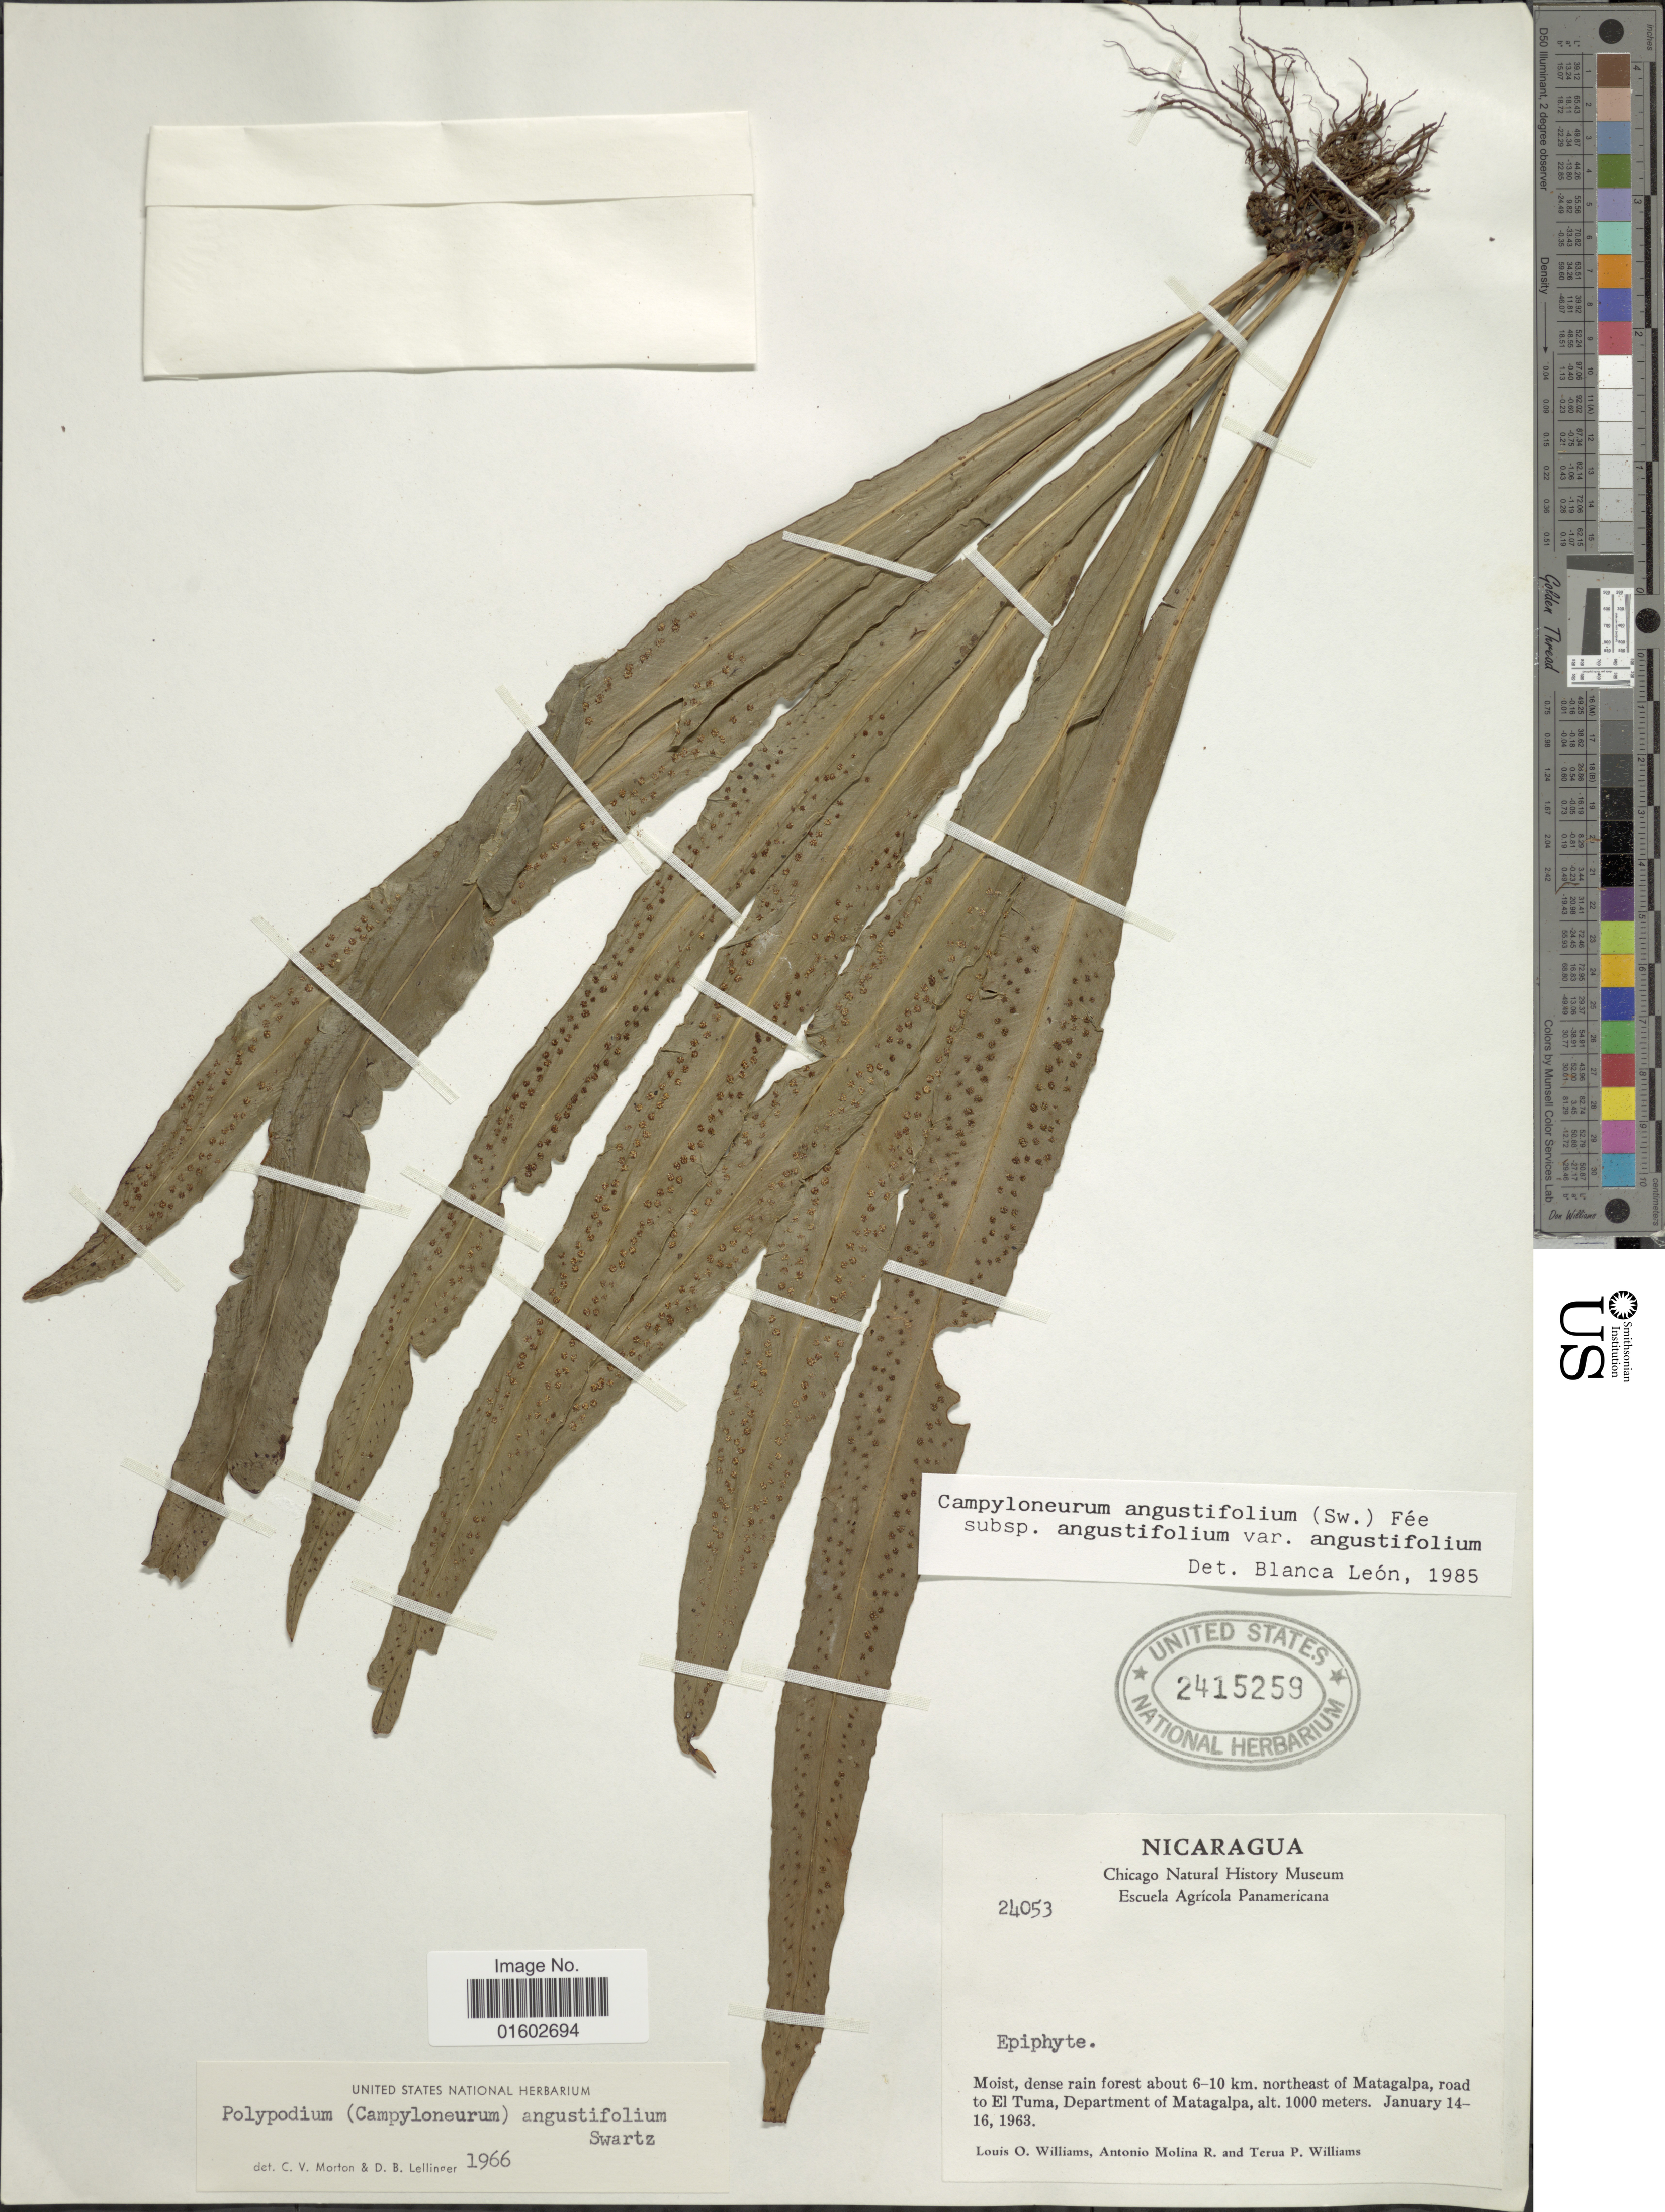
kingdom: Plantae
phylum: Tracheophyta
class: Polypodiopsida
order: Polypodiales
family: Polypodiaceae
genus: Campyloneurum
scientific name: Campyloneurum angustifolium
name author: (Sw.) Fée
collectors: L. O. Williams, A. Molina R. & T. P. Williams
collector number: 24053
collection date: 1963-01-14/1963-01-16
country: Nicaragua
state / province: Matagalpa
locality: Dense rain forest about 6-10 km. northeast of Matagalpa, road to El Tuma, Department of Matagalpa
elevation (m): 1000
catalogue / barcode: US 2415259